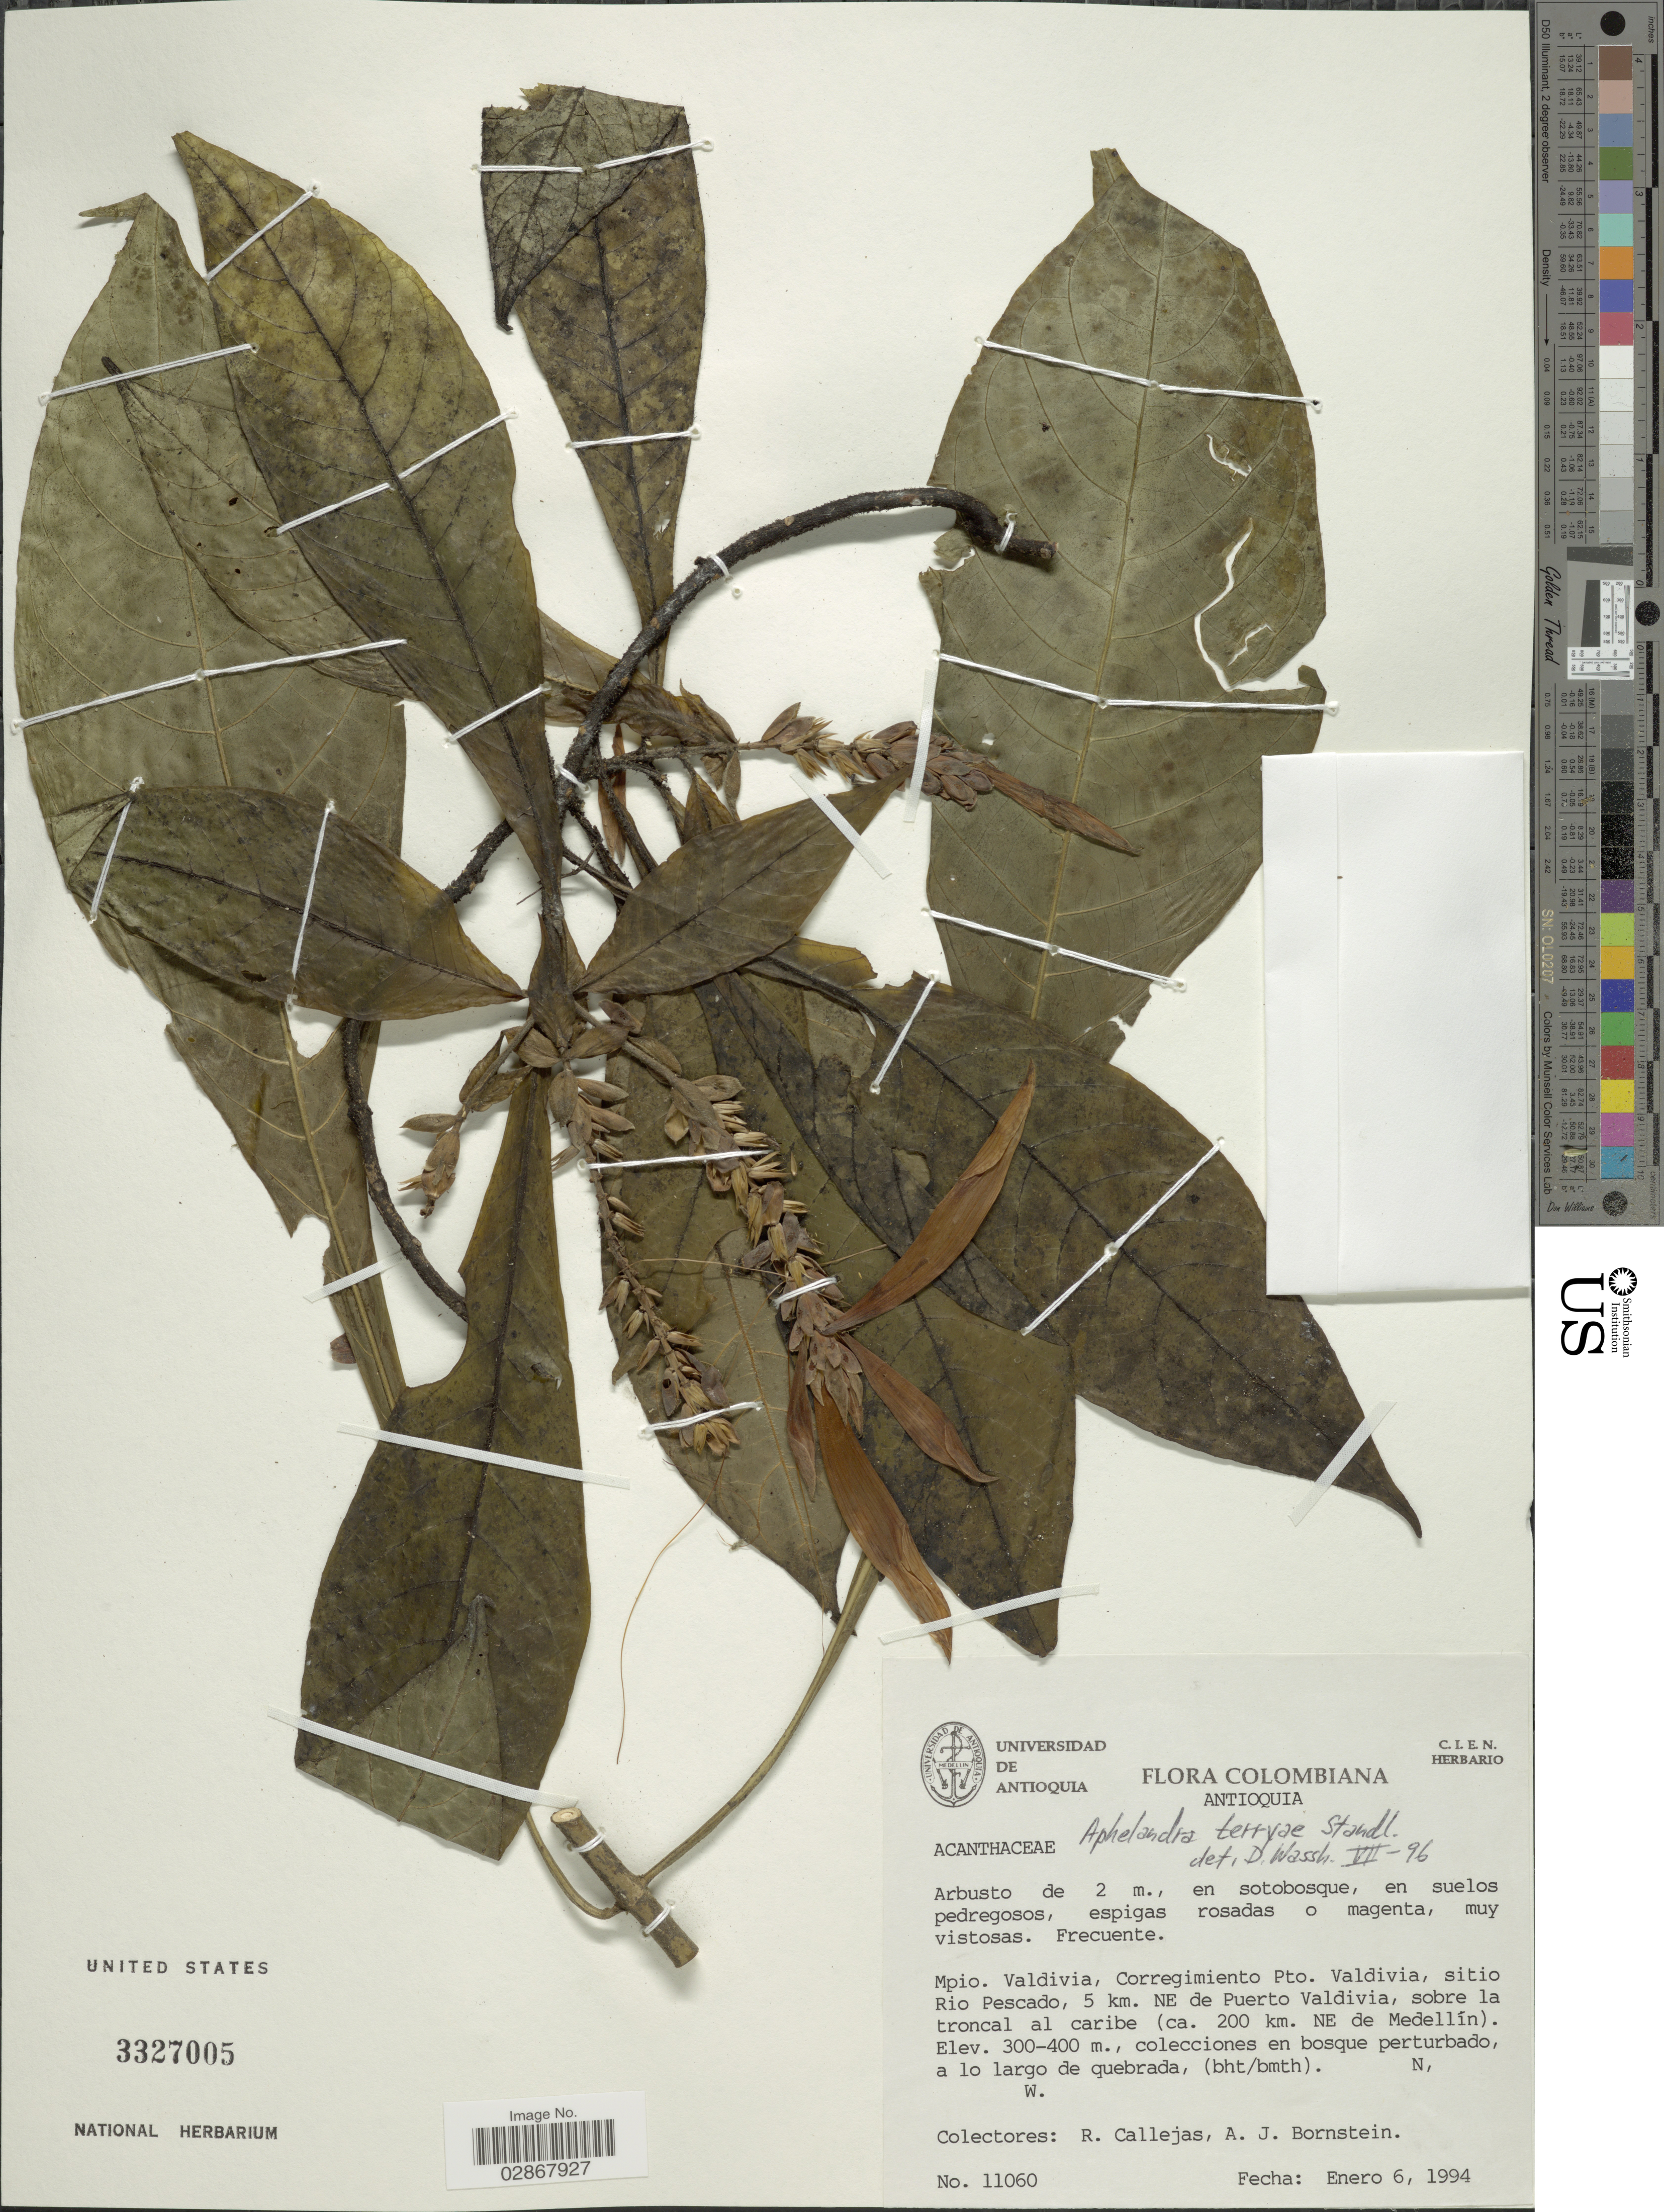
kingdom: Plantae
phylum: Tracheophyta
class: Magnoliopsida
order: Lamiales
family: Acanthaceae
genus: Aphelandra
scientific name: Aphelandra terryae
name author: Standl.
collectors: R. Callejas & A. Bornstein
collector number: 11060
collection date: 1994-01-06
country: Colombia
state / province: Antioquia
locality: Mpio. Valdivia, Corregimiento Pto. Valdivia, sitio Rio Pescado, 5 km. NE de Puerto Valdivia, sobre la troncal al caribe (ca. 200 km. NE de Medellín).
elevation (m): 300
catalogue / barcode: US 3327005